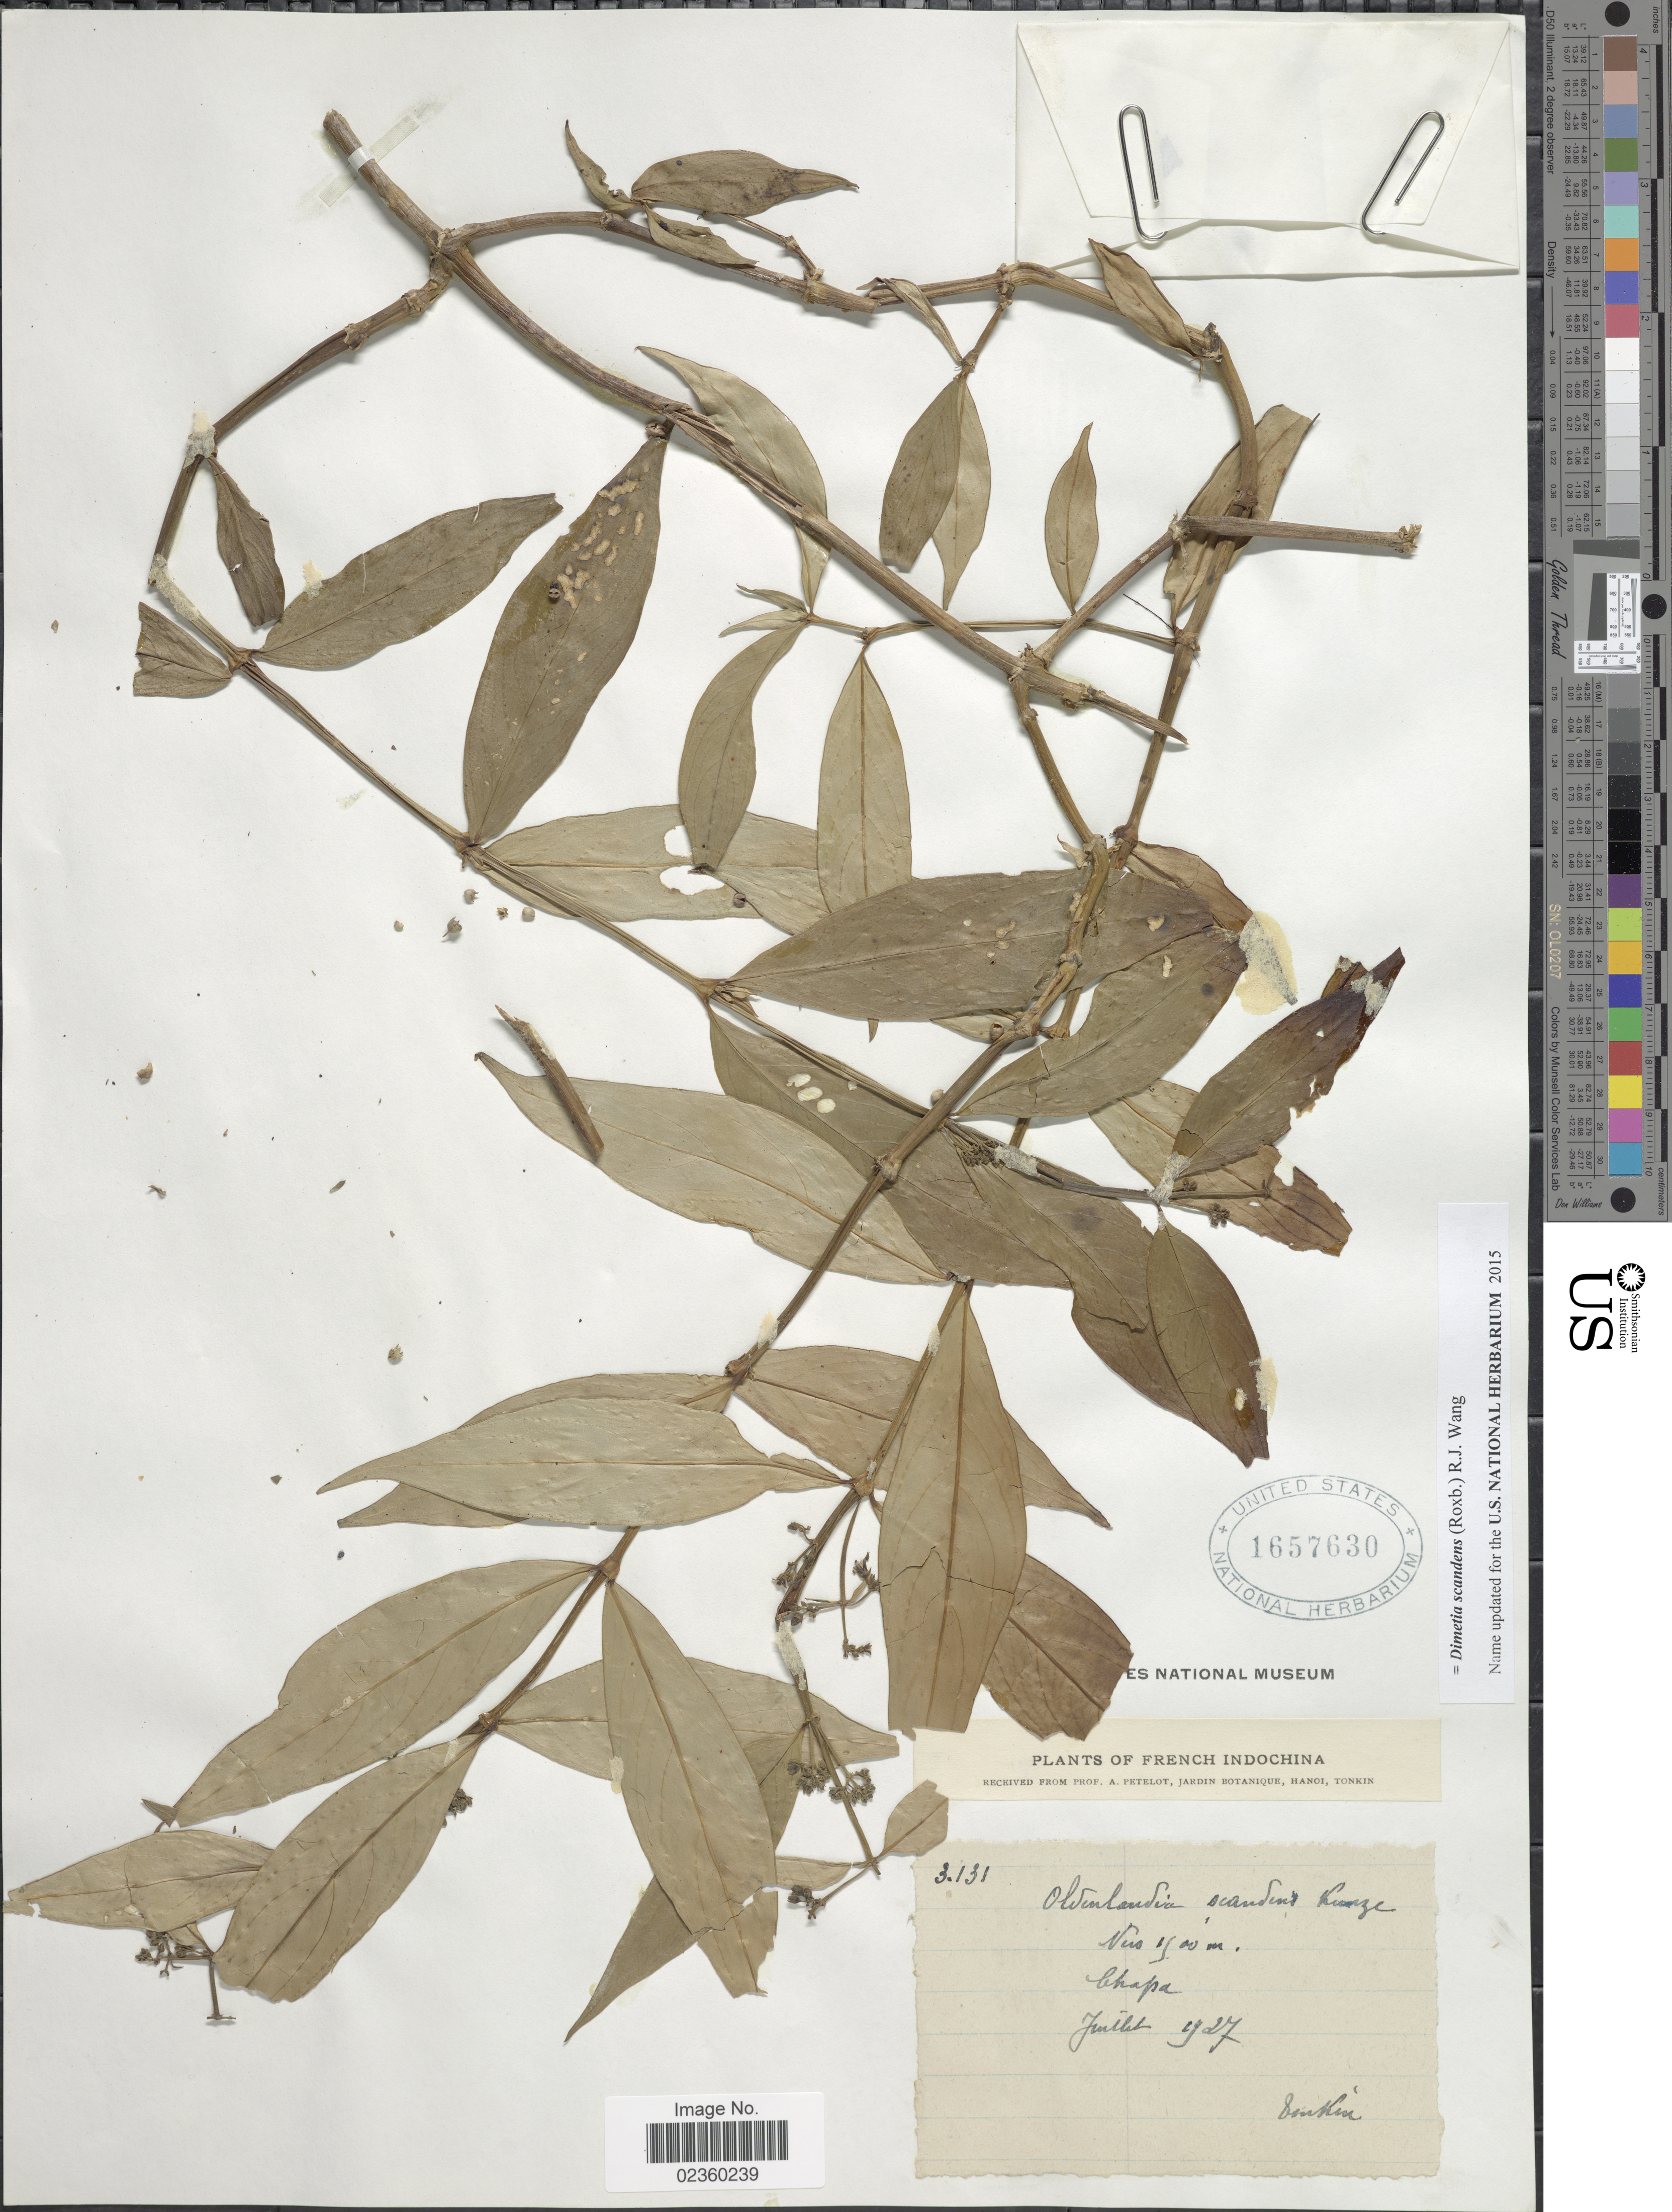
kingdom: Plantae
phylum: Tracheophyta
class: Magnoliopsida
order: Gentianales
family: Rubiaceae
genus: Dimetia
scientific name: Dimetia scandens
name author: (Roxb.) R.J. Wang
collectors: ex herb. Jardin Botanique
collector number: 3131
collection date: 1927-07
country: Vietnam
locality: French Indochina, Tonkin, Chapa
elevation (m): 1900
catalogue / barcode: US 1657630